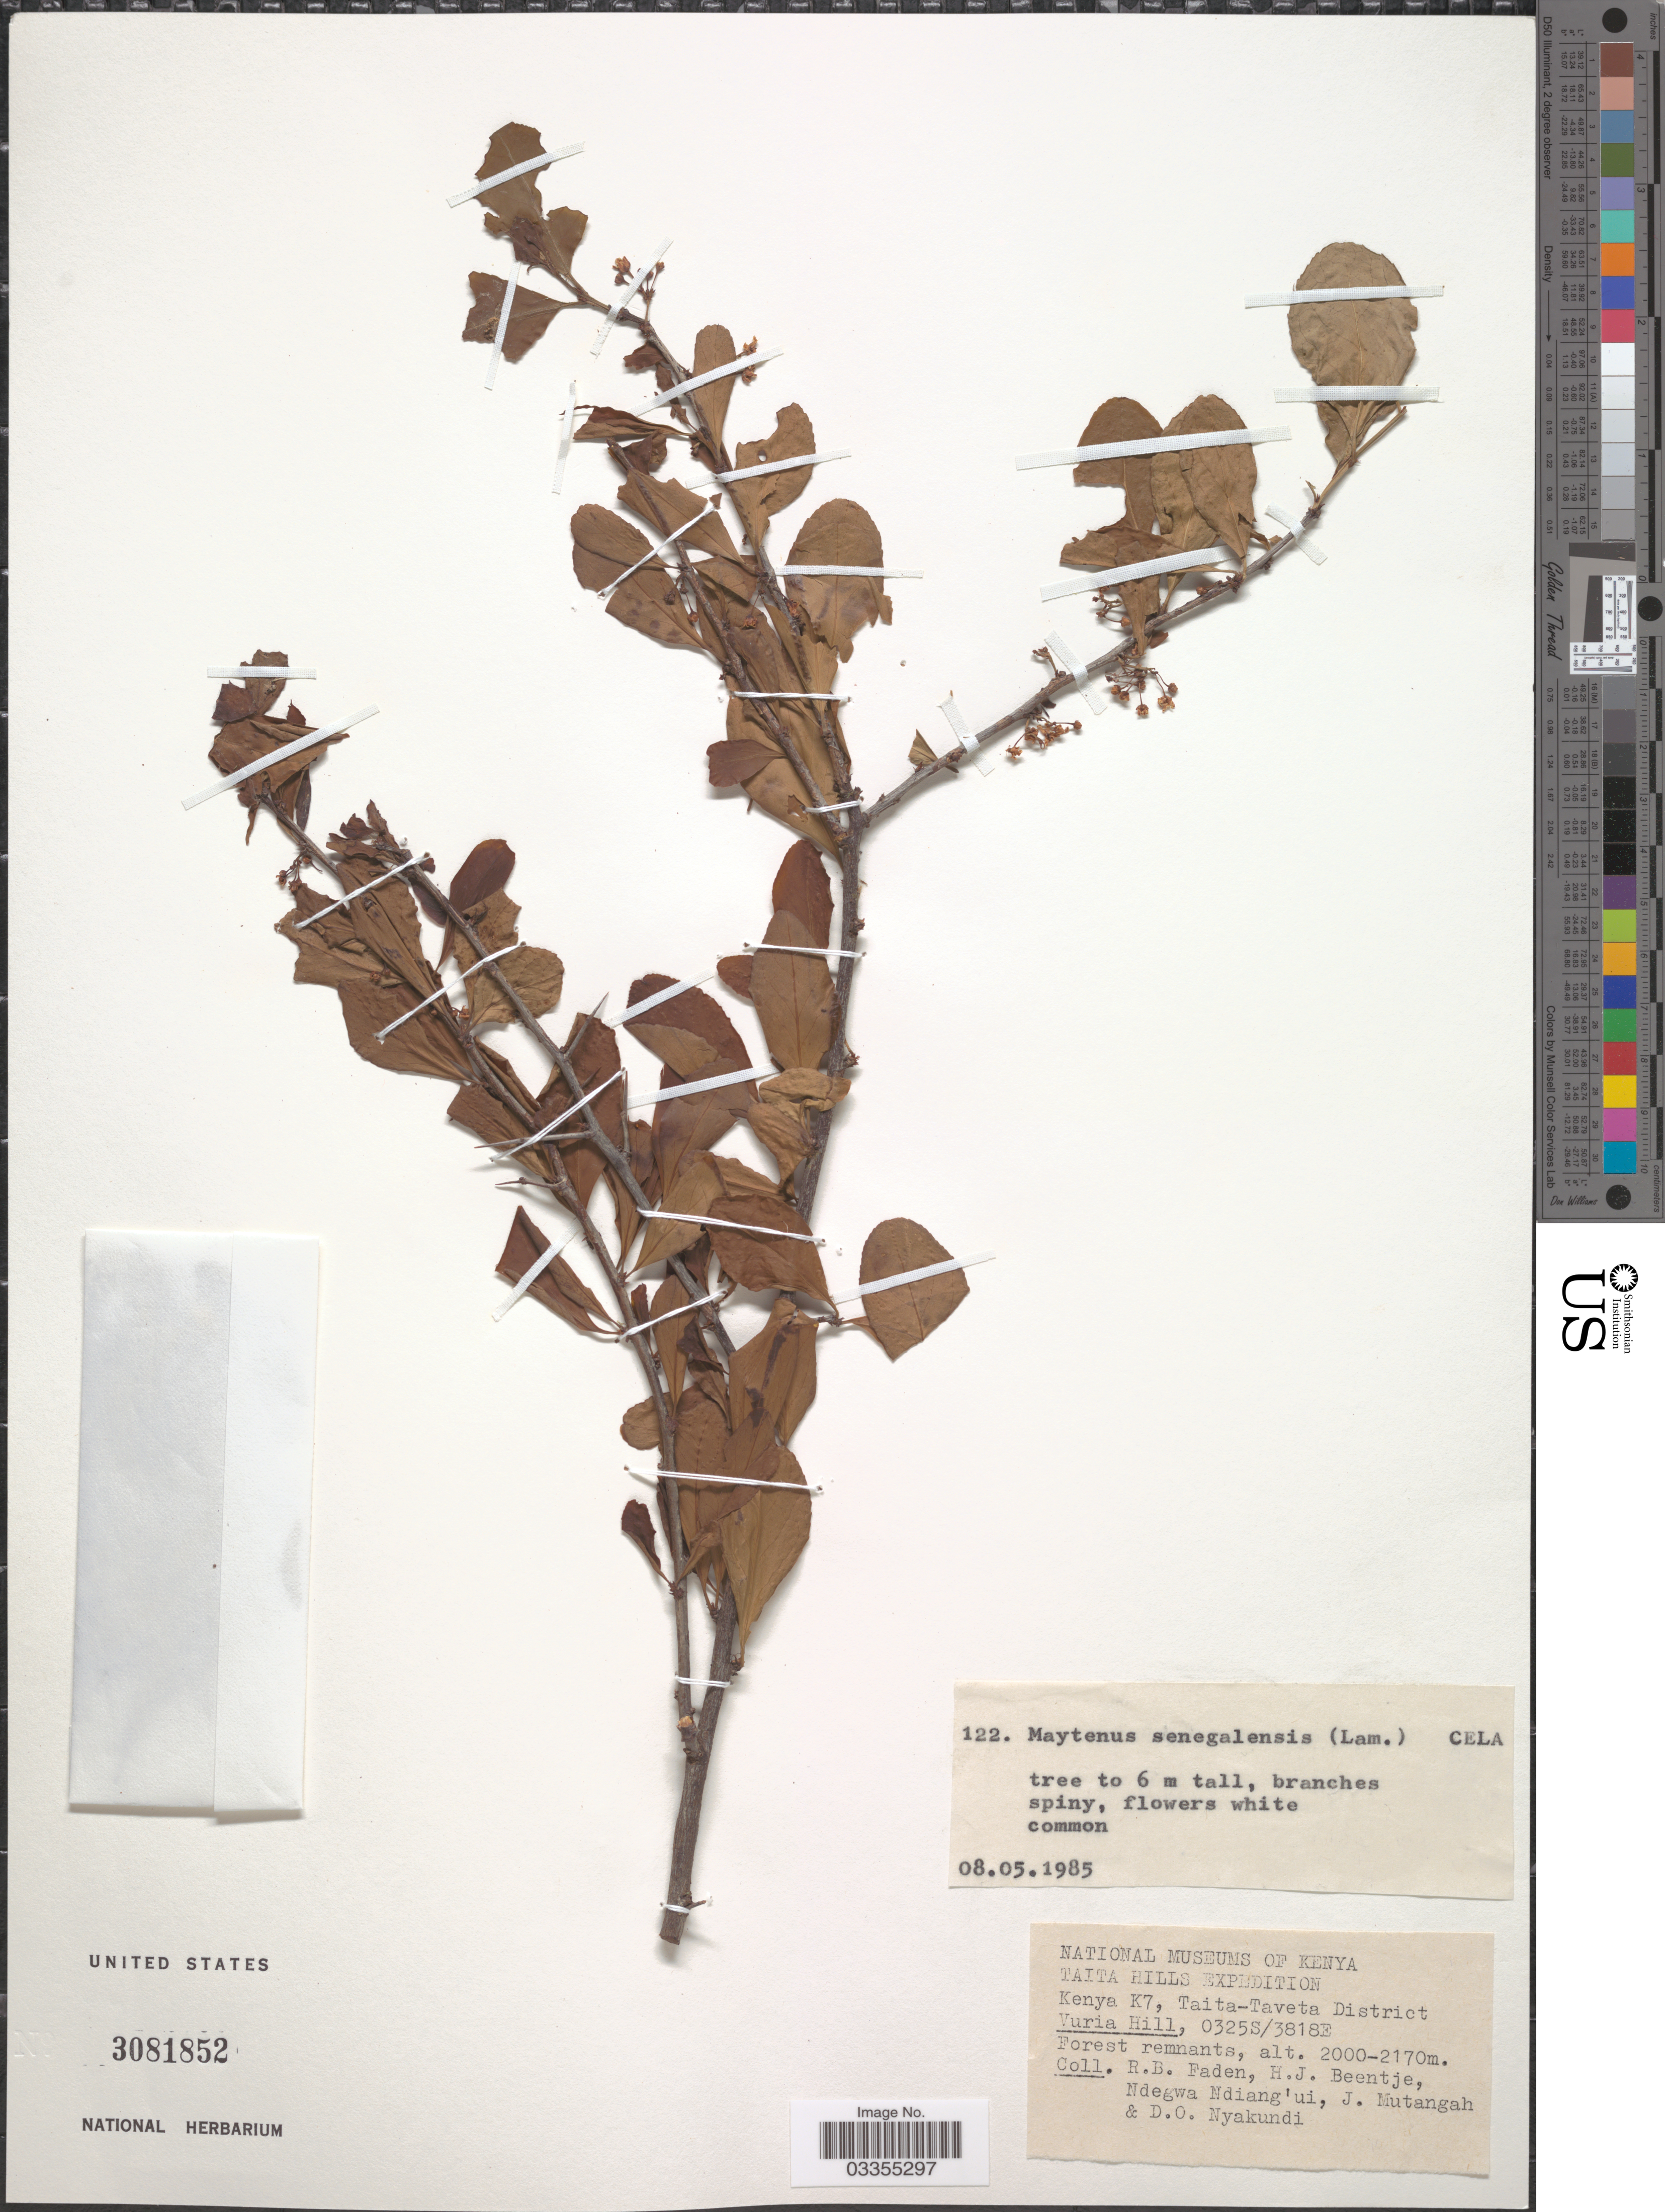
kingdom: Plantae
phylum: Tracheophyta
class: Magnoliopsida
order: Celastrales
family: Celastraceae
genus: Gymnosporia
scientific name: Gymnosporia senegalensis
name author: (Lam.) Loes.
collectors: R. B. Faden, H. J. Beentje, Ndegwa Ndiang'ui, J. Mutangah & D. Nyakundi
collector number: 122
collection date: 1985-05-08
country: Kenya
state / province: Taita Taveta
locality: K7, Taita-Taveta District. Vuria Hill.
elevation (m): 2000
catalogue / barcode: US 3081852